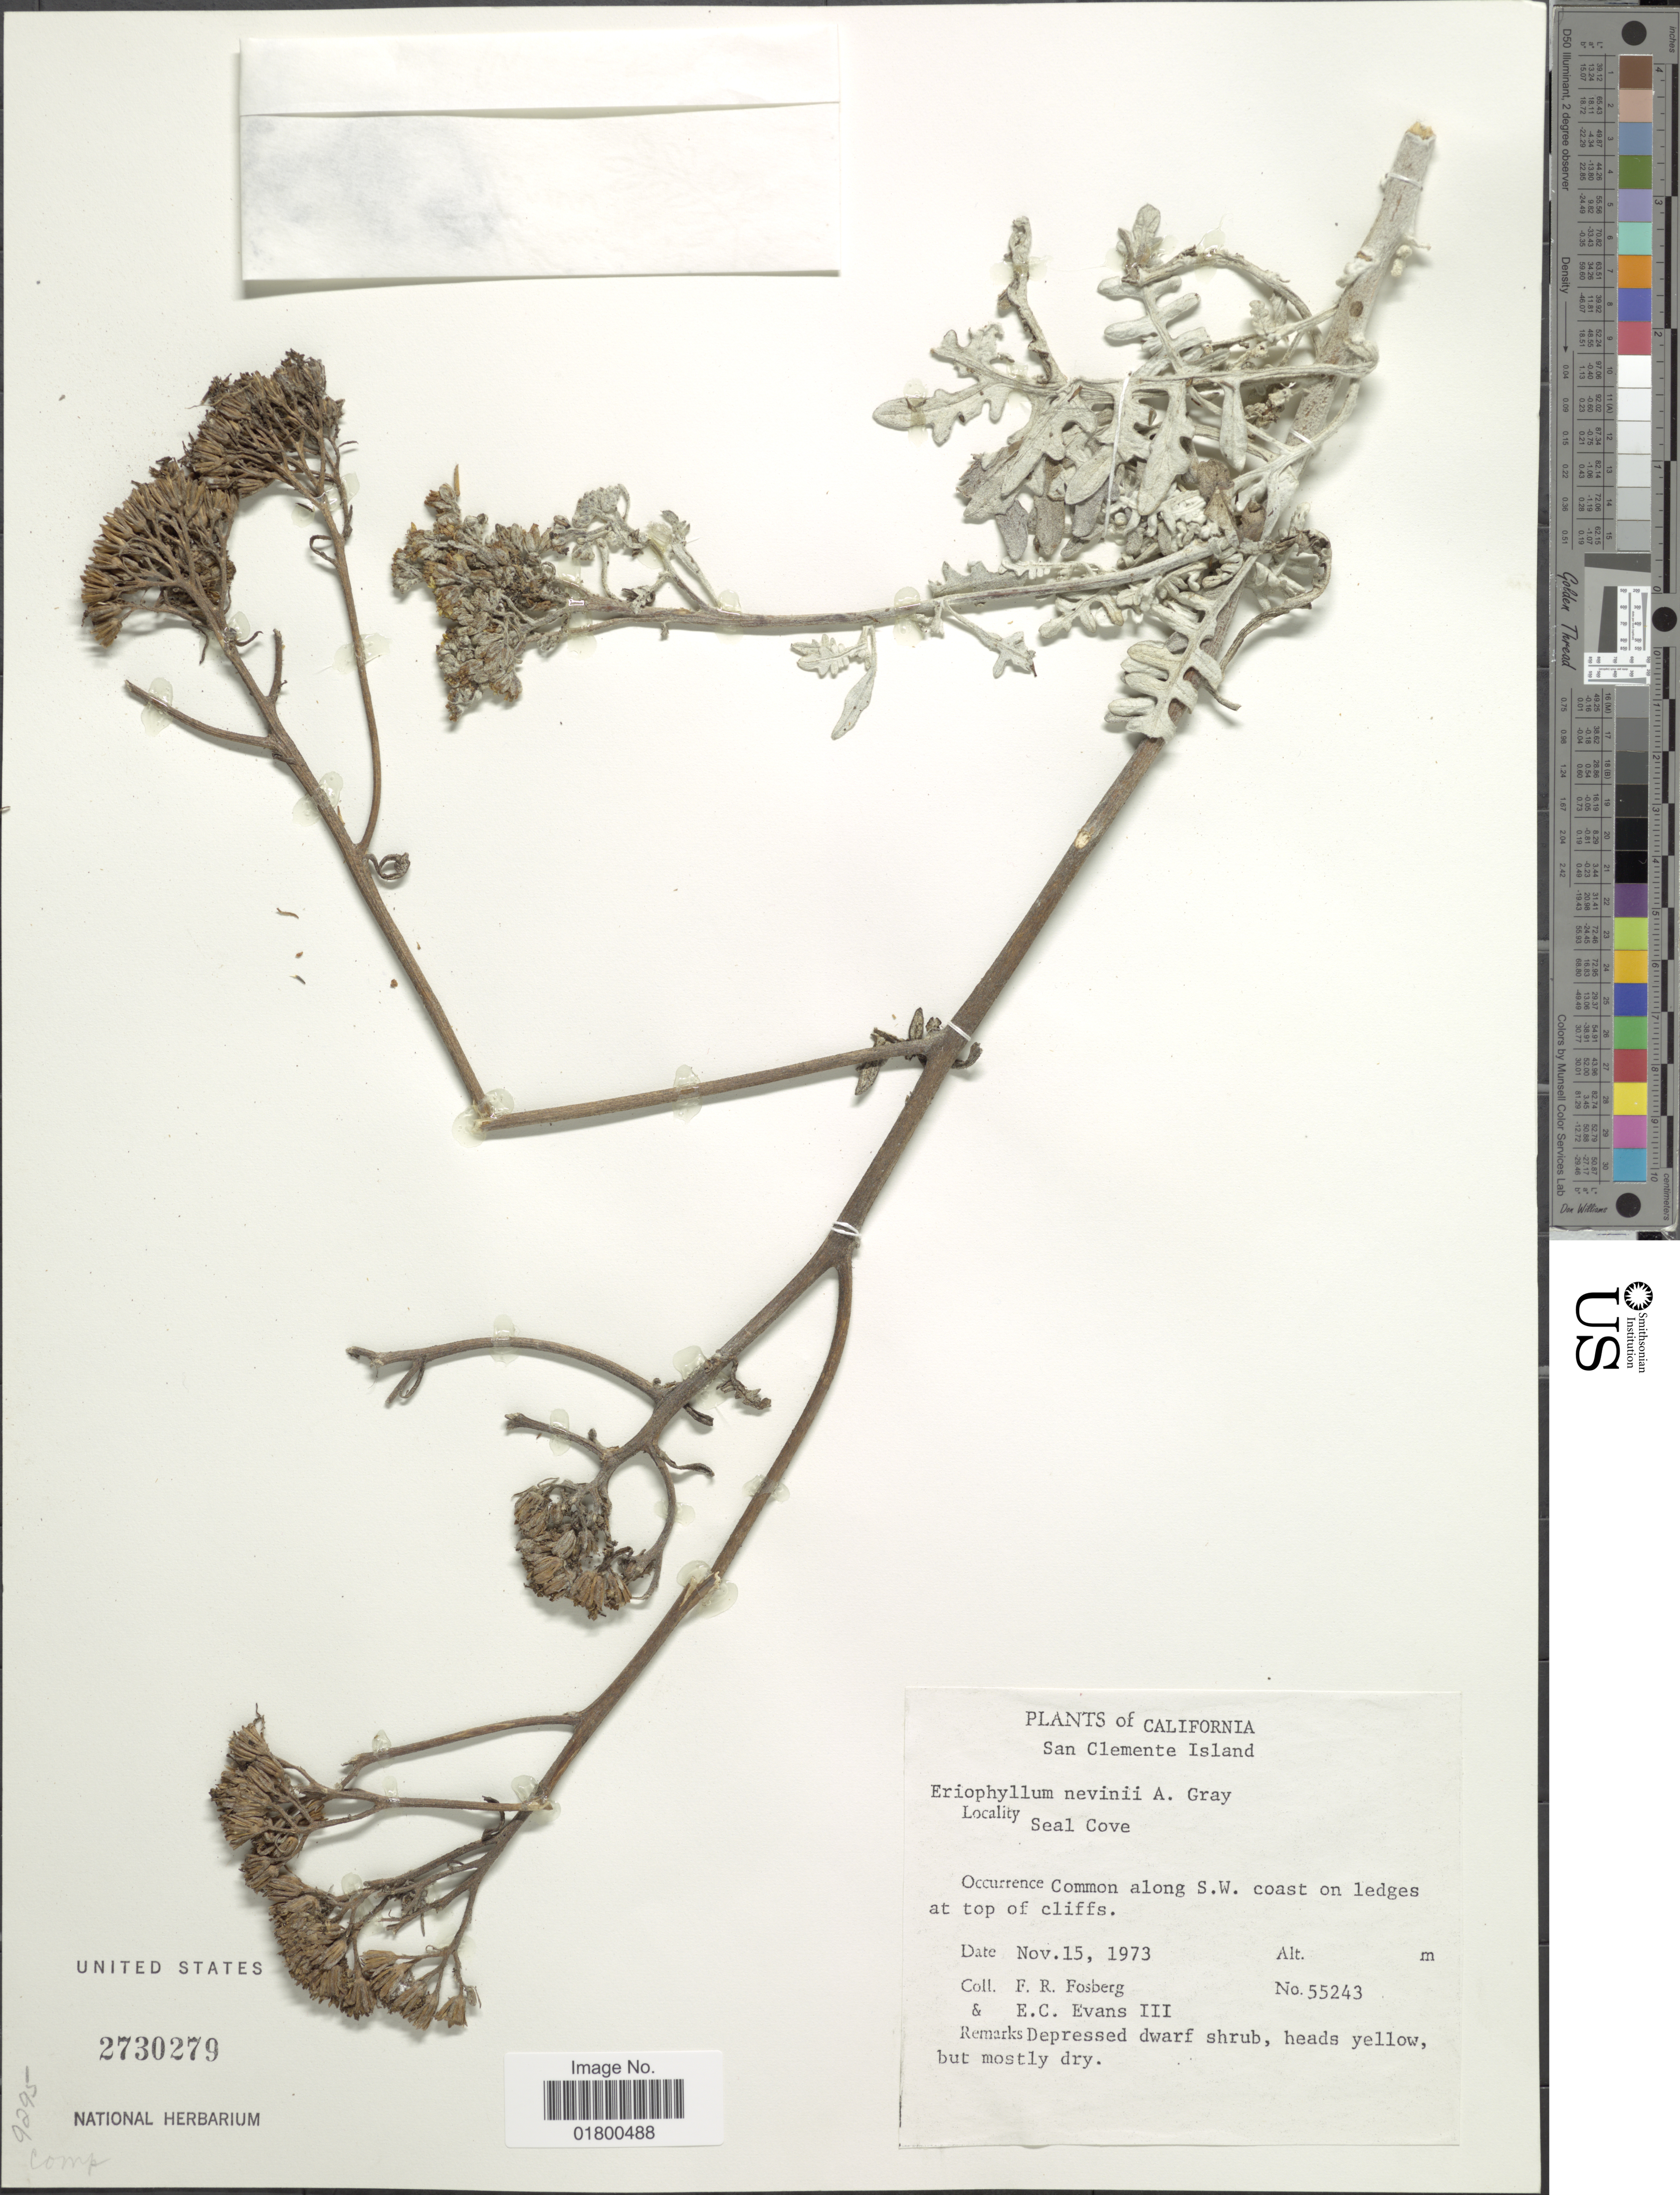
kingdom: Plantae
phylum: Tracheophyta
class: Magnoliopsida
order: Asterales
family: Asteraceae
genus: Eriophyllum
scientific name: Eriophyllum nevinii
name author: A. Gray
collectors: F. R. Fosberg & E. C. Evans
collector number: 55243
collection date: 1973-11-15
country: United States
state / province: California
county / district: Los Angeles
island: San Clemente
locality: San Clemente Island, Seal Cove, Common along S. W. coast on ledges at top of cliffs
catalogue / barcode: US 2730279